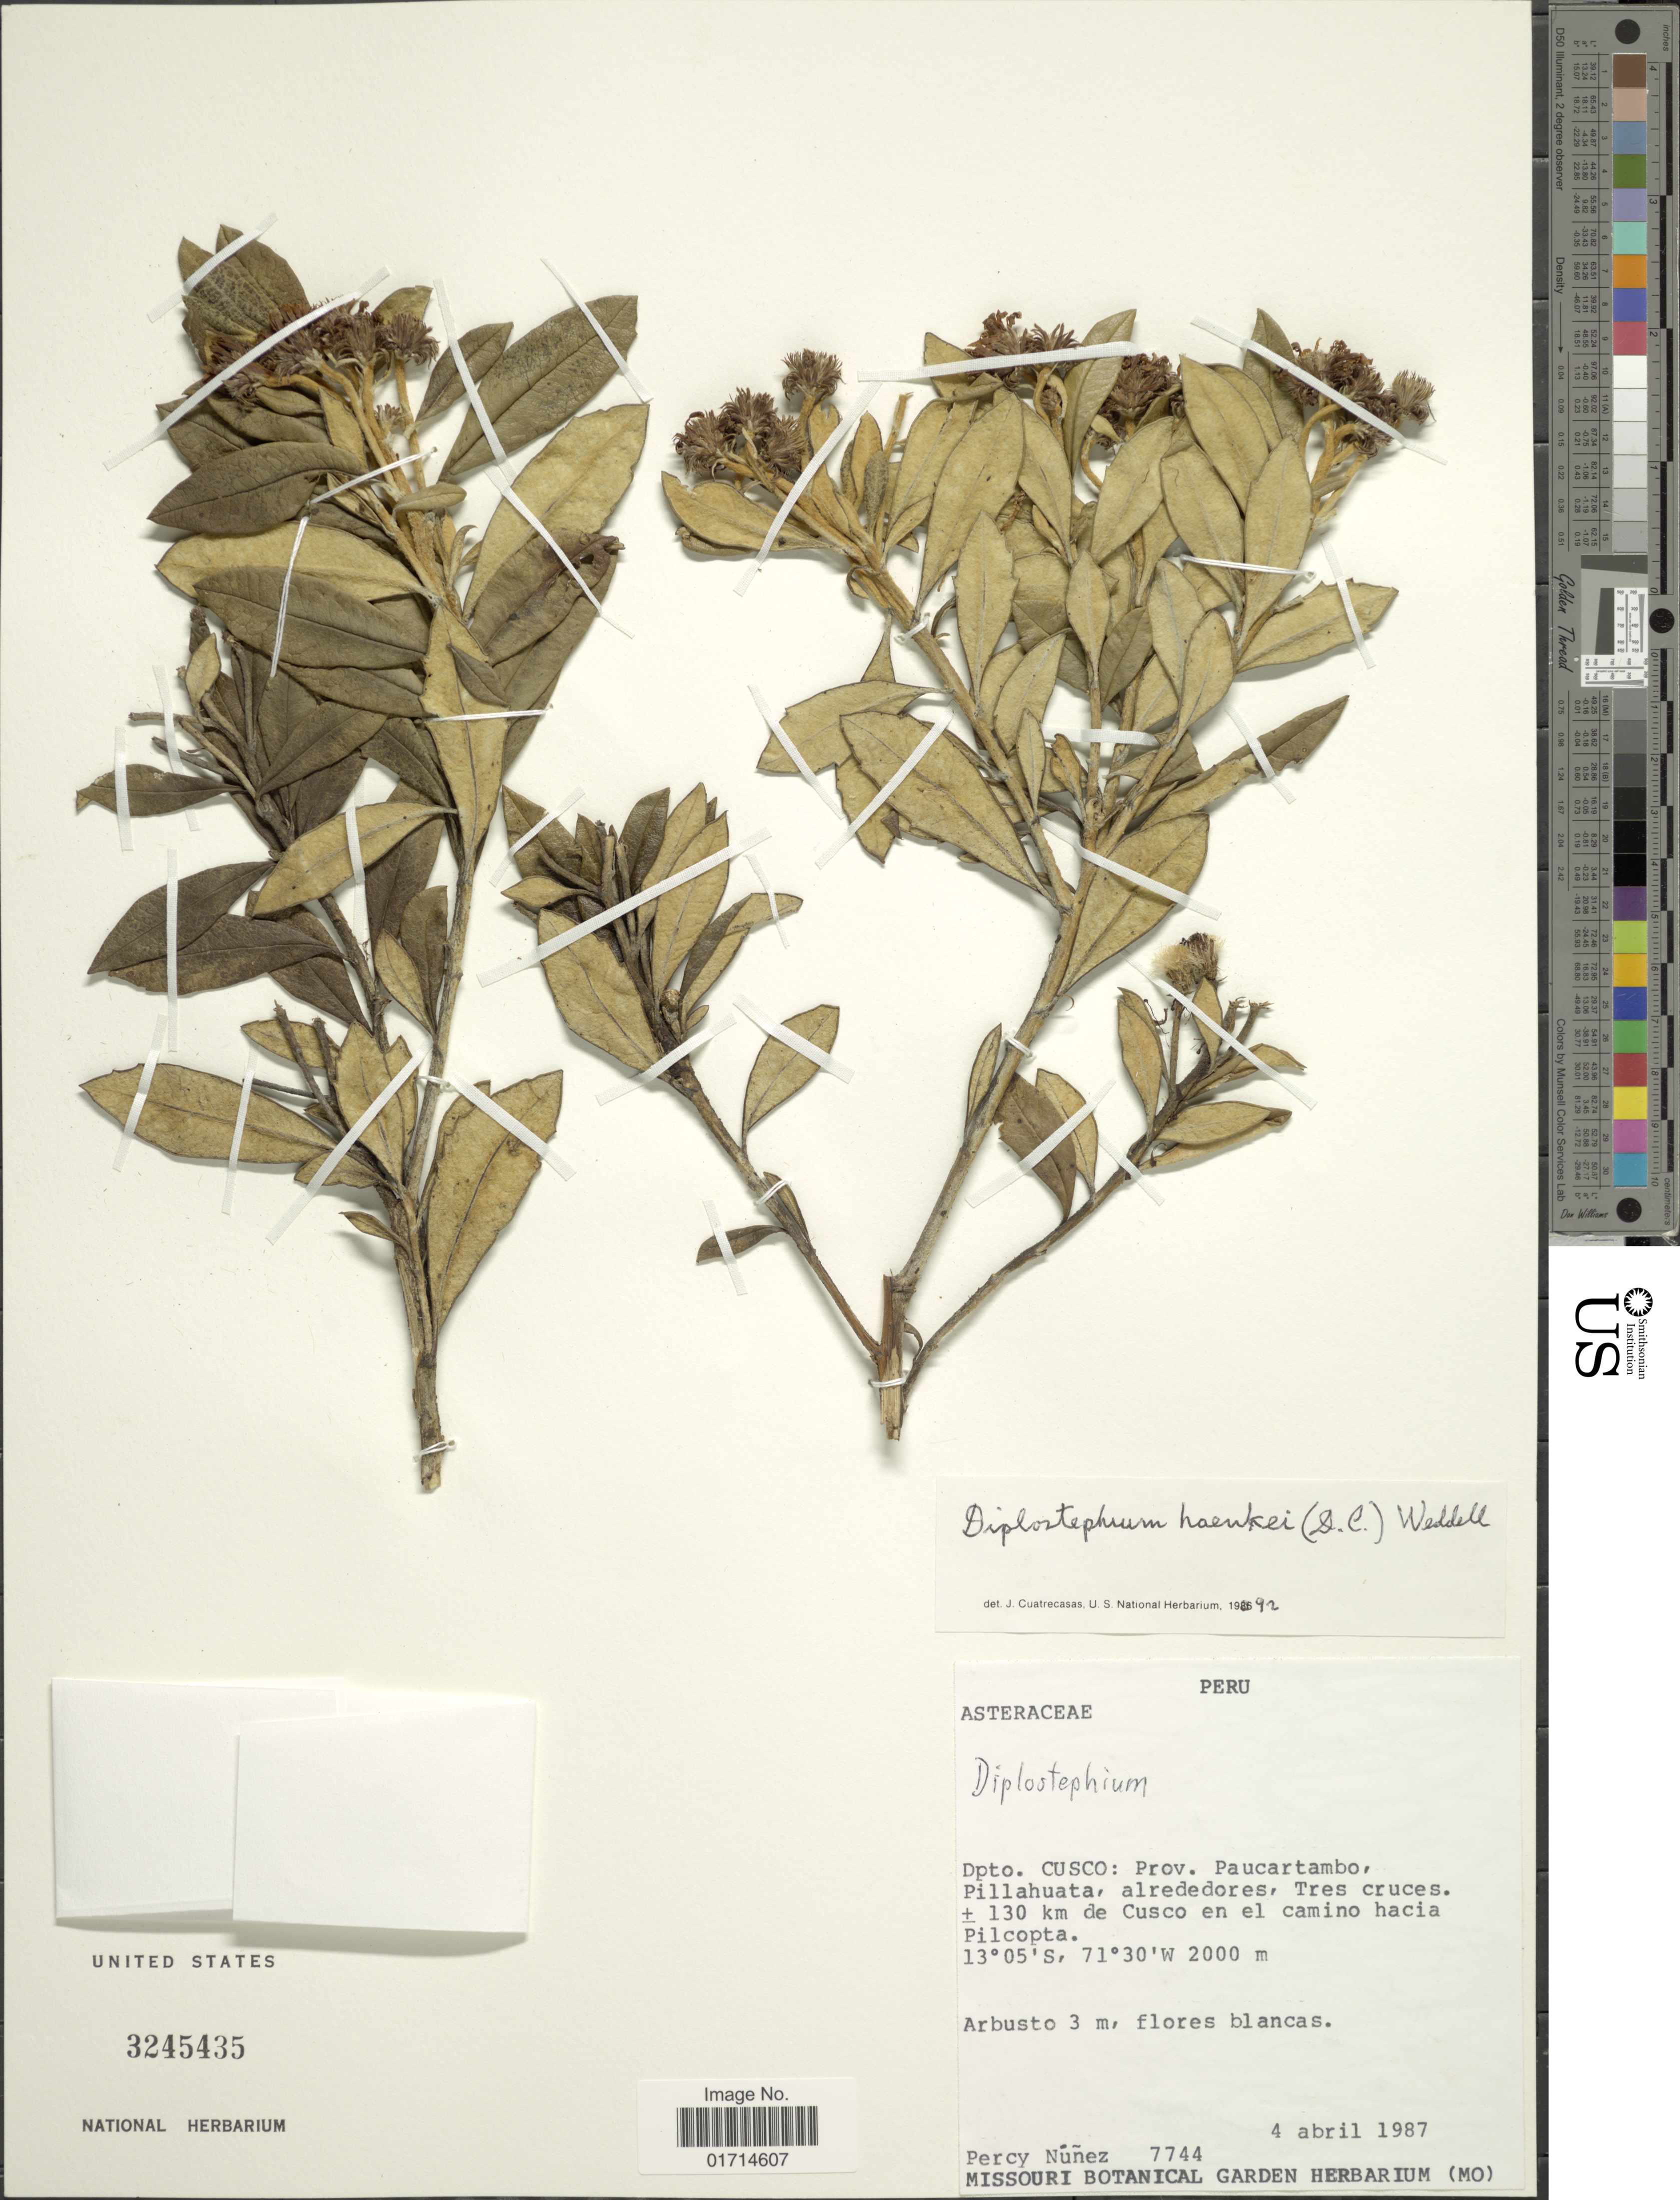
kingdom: Plantae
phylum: Tracheophyta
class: Magnoliopsida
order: Asterales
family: Asteraceae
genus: Diplostephium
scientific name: Diplostephium haenkei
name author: (DC.) Wedd.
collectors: P. Nuñez V.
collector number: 7744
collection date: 1987-04-04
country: Peru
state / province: Cusco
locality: Prov. Paucartambo, Pillahuata, alrededores, Tres cruces, 130 km de Cusco en el camino hacia Pilcopta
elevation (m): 2000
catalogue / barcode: US 3245435